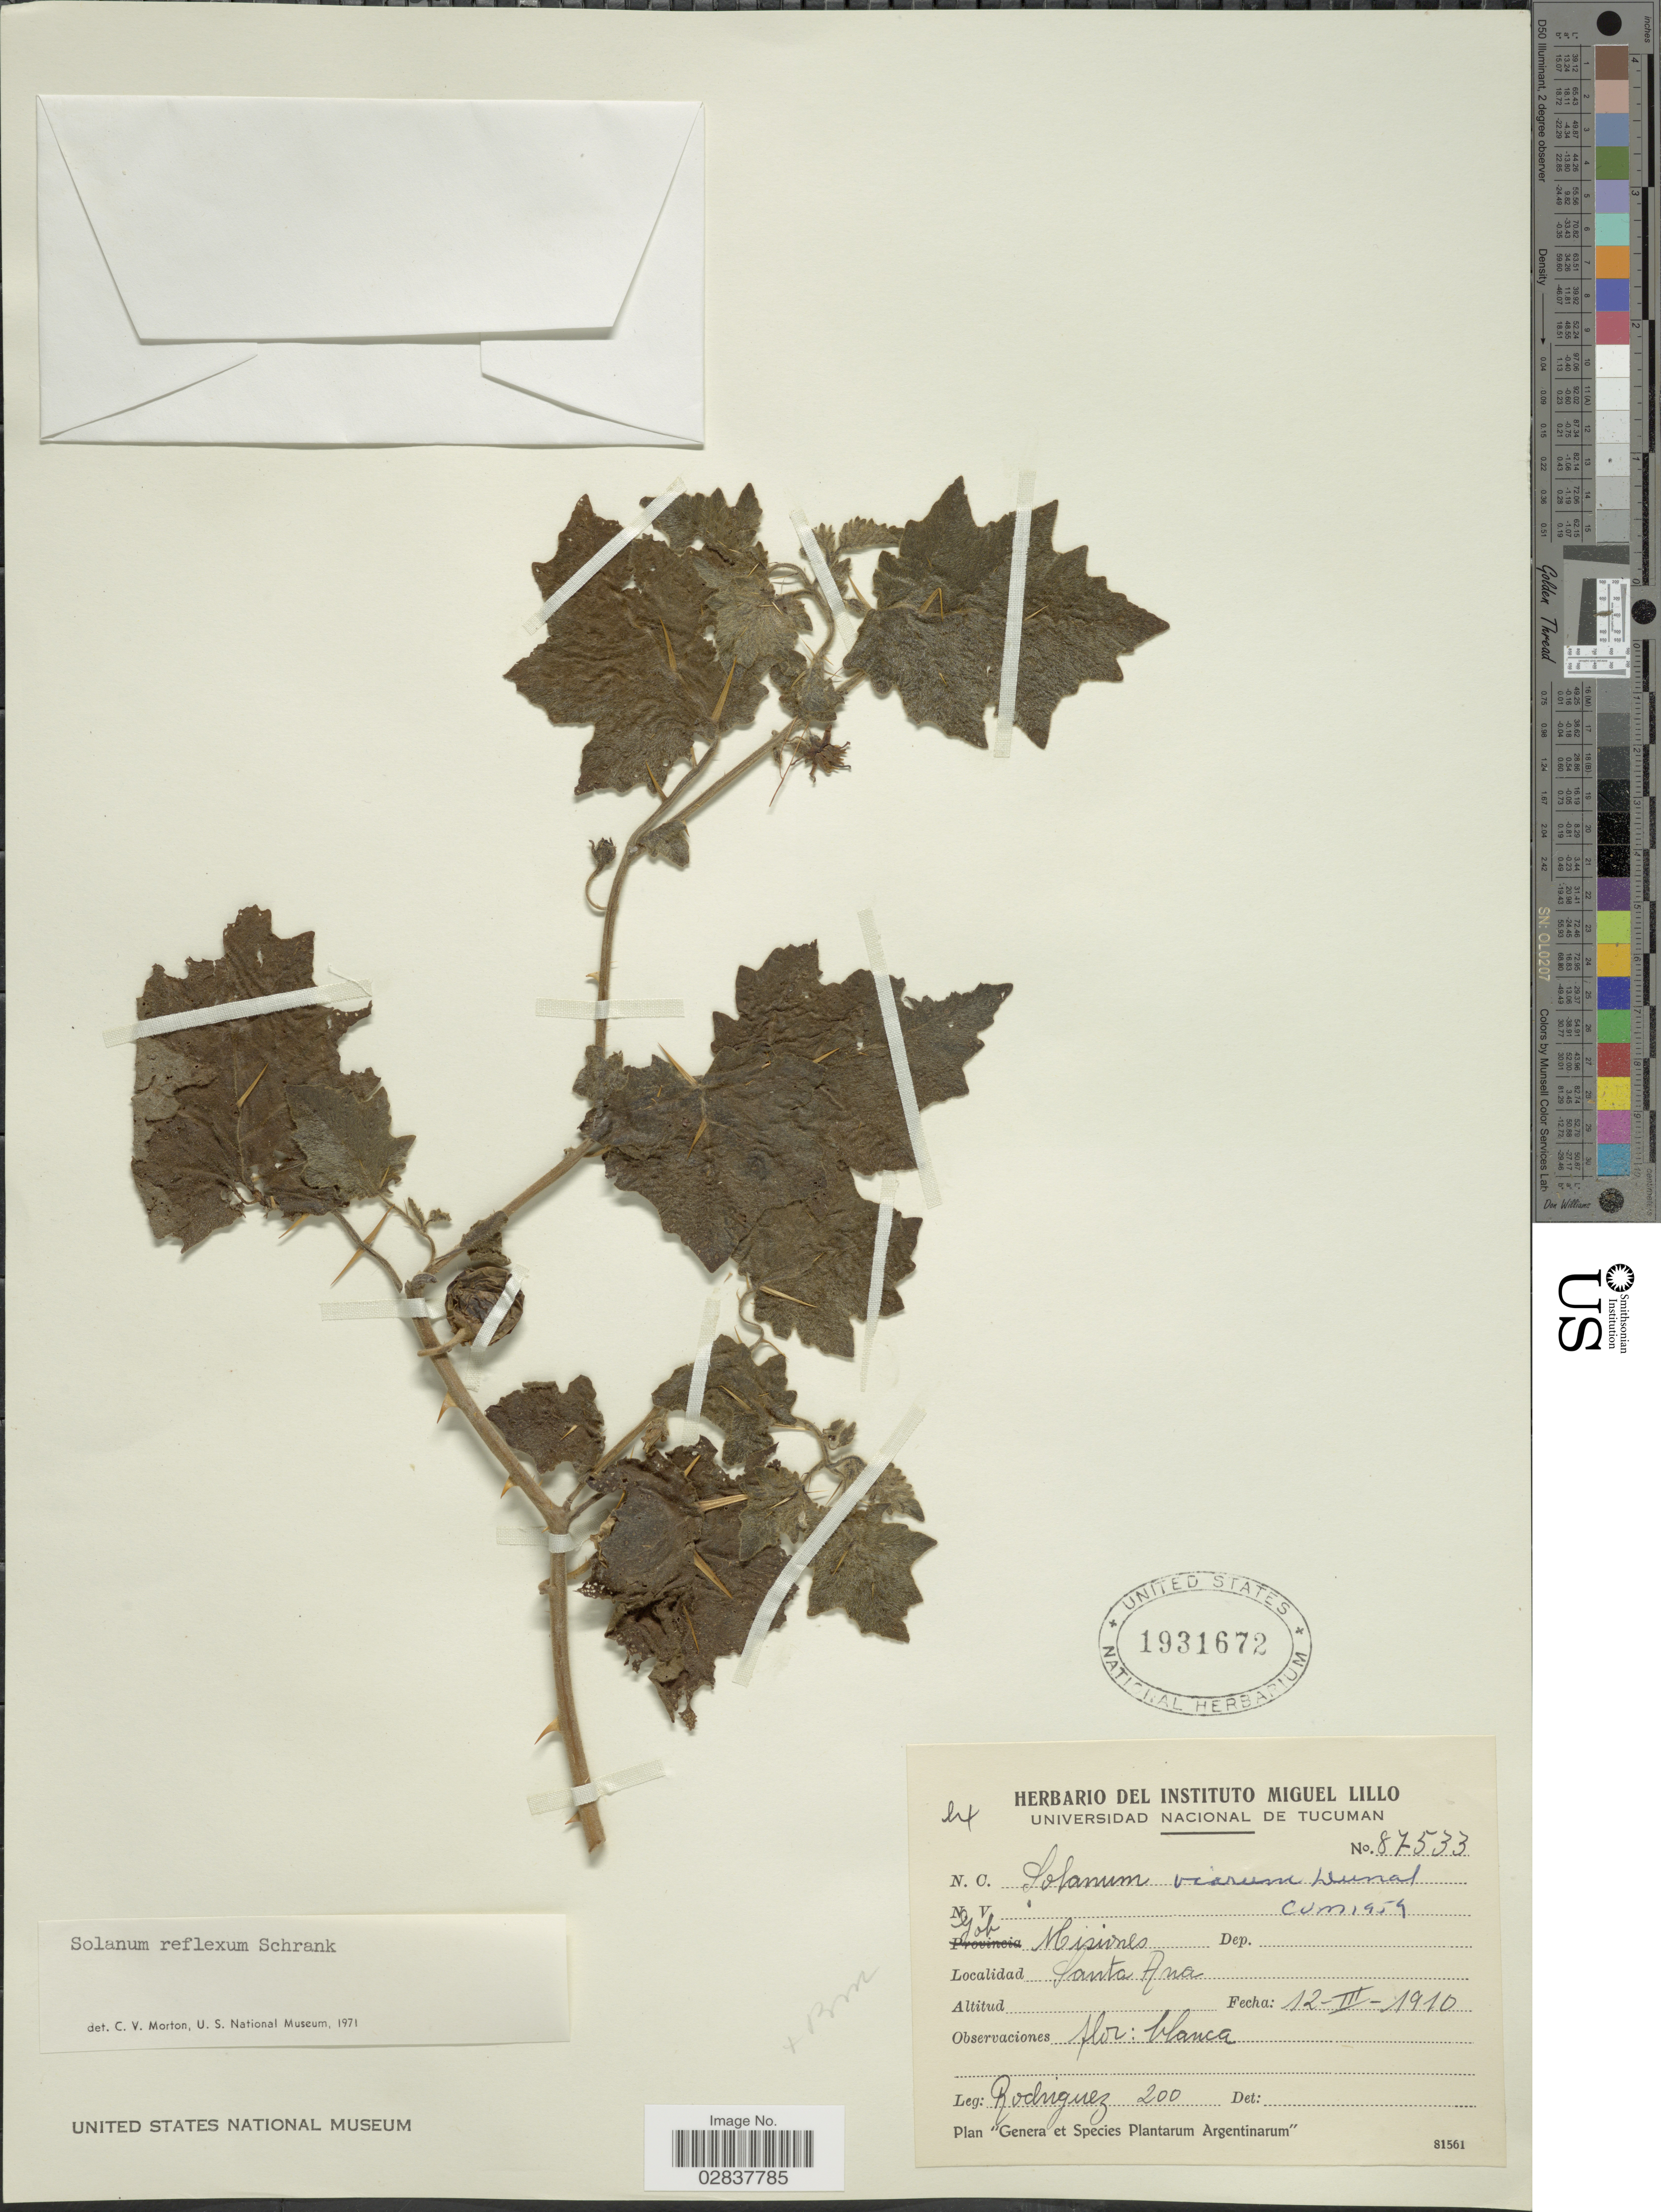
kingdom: Plantae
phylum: Tracheophyta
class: Magnoliopsida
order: Solanales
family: Solanaceae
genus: Solanum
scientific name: Solanum reflexum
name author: Schrank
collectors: Rodriguez, --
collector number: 200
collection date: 1910-03-12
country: Argentina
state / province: Misiones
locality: Gob. Misiones. Santa Ana.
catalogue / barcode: US 1931672